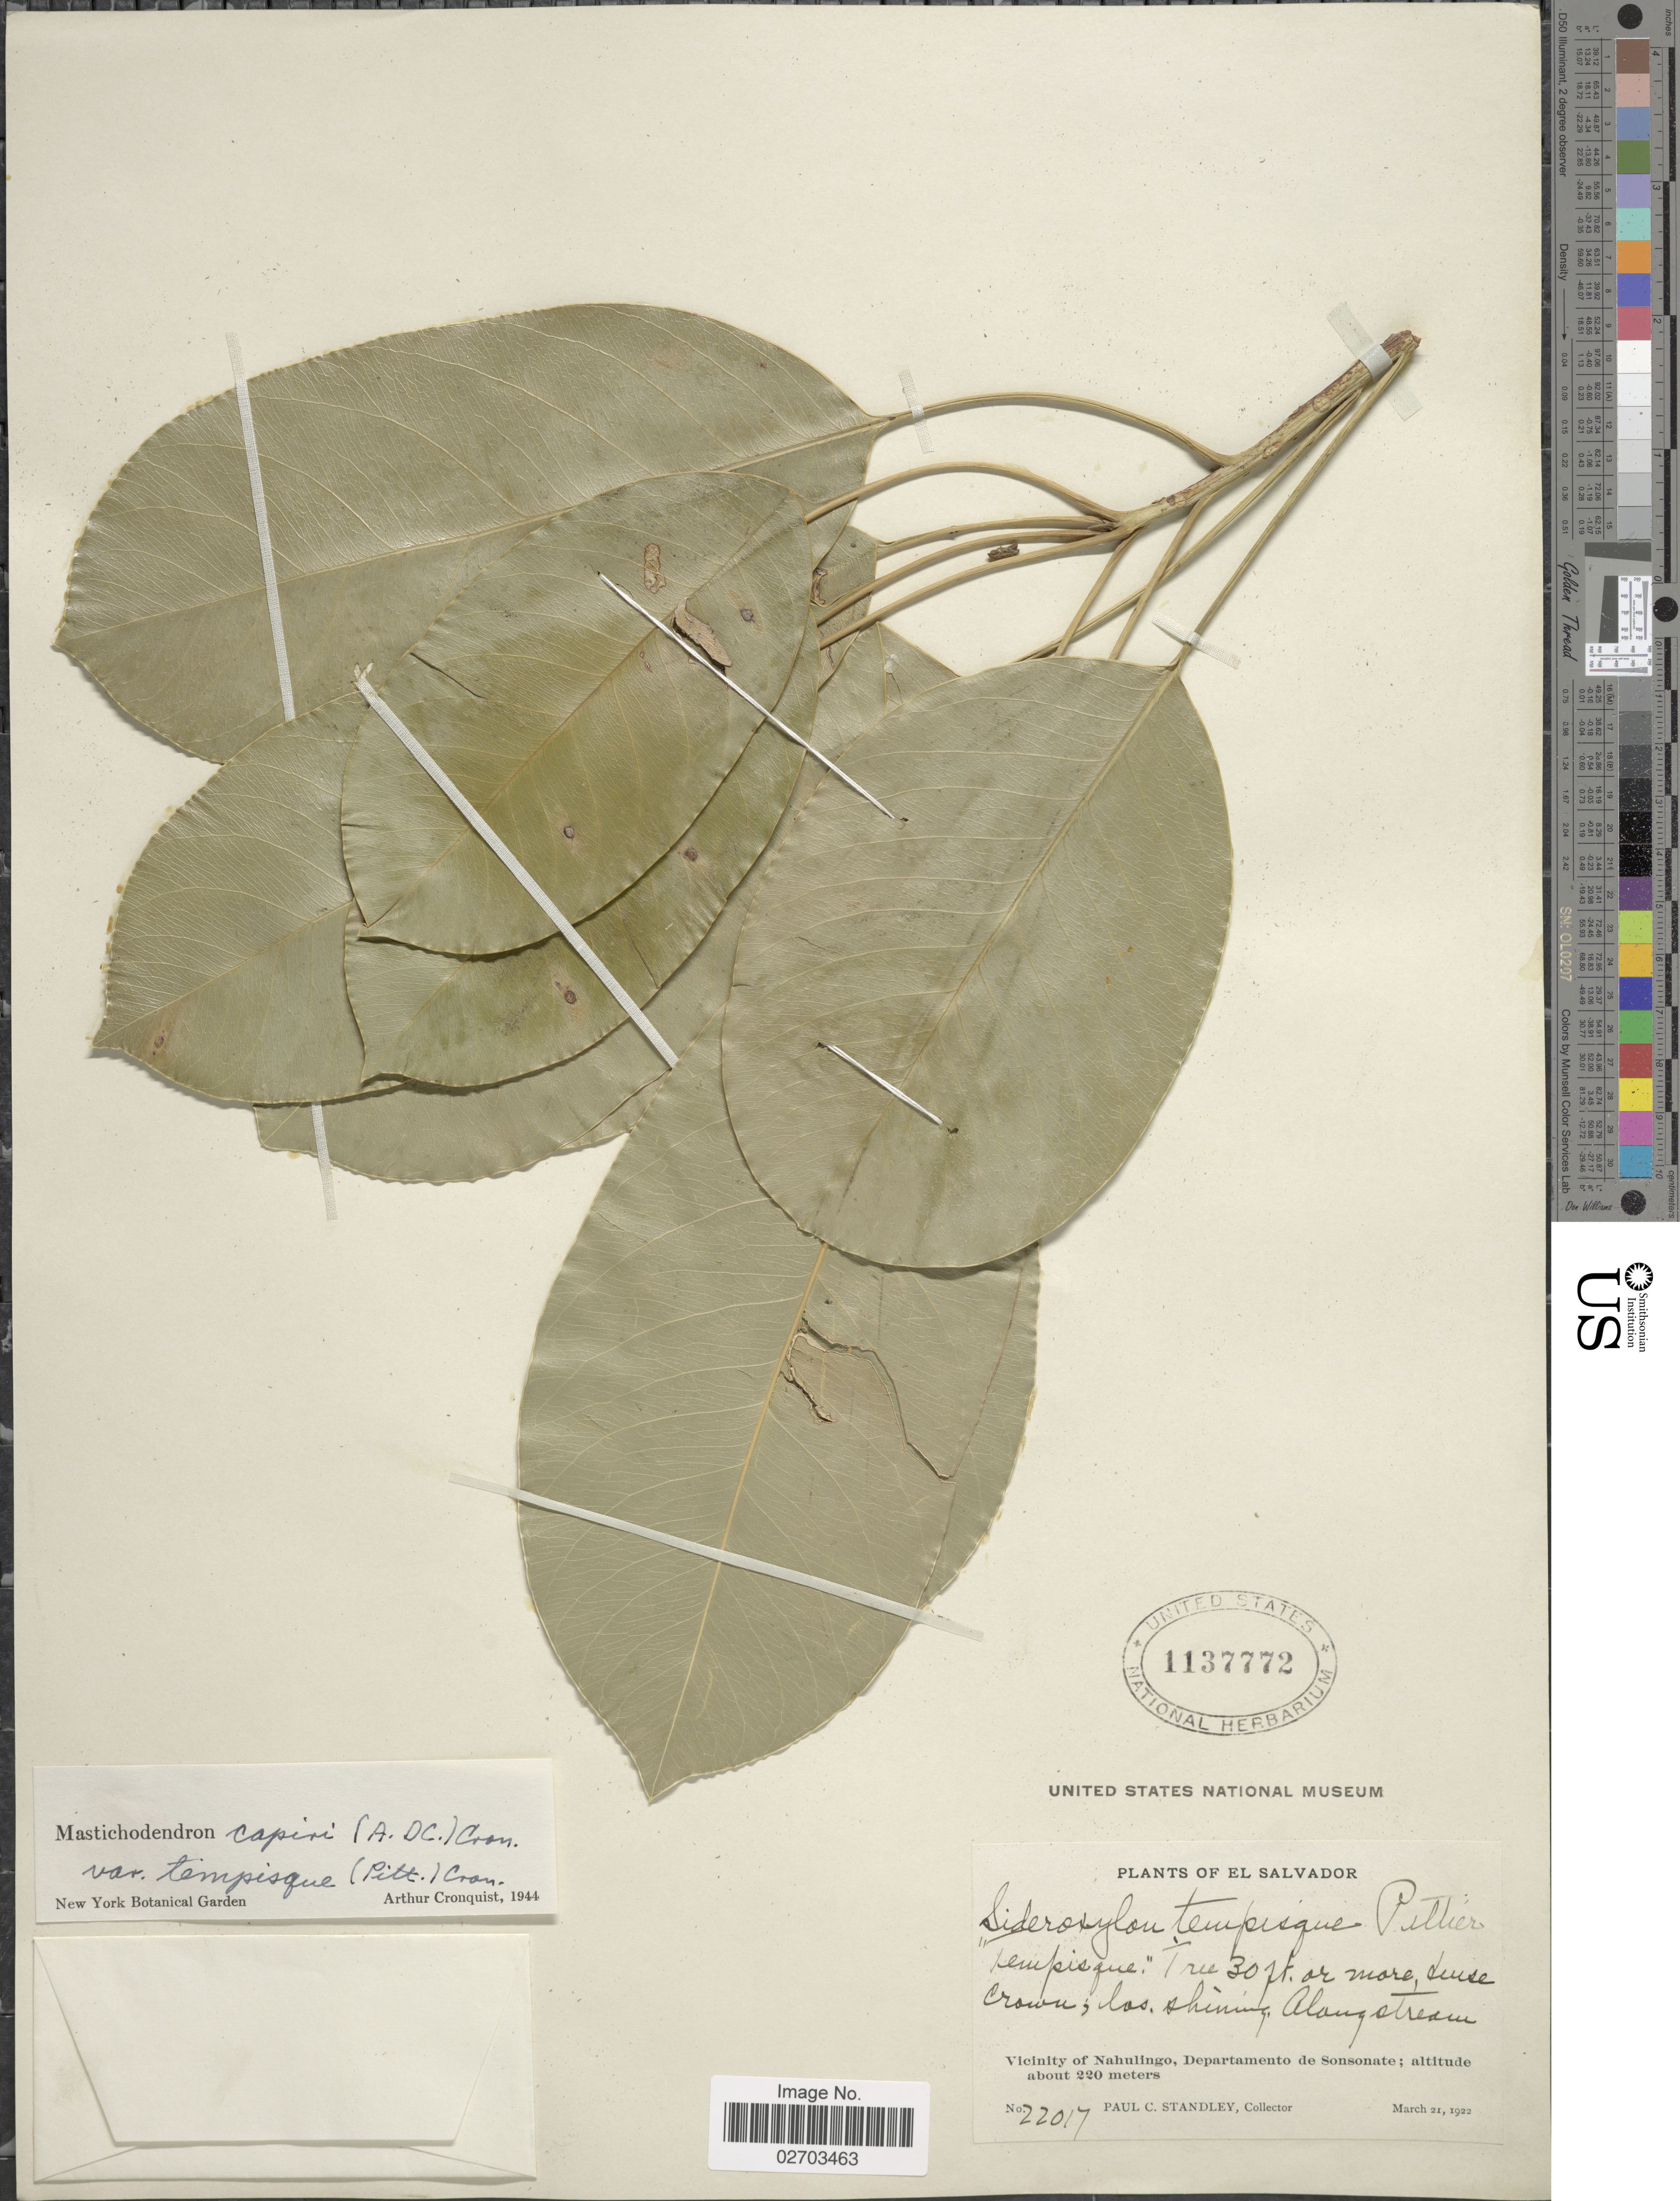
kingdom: Plantae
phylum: Tracheophyta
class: Magnoliopsida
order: Ericales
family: Sapotaceae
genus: Sideroxylon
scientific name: Sideroxylon capiri subsp. tempisque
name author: (Pittier) T.D. Penn.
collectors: P. C. Standley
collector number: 22017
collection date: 1922-03-21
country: El Salvador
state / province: Sonsonate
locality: Vicinity of Nahulingo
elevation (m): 220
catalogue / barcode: US 1137772